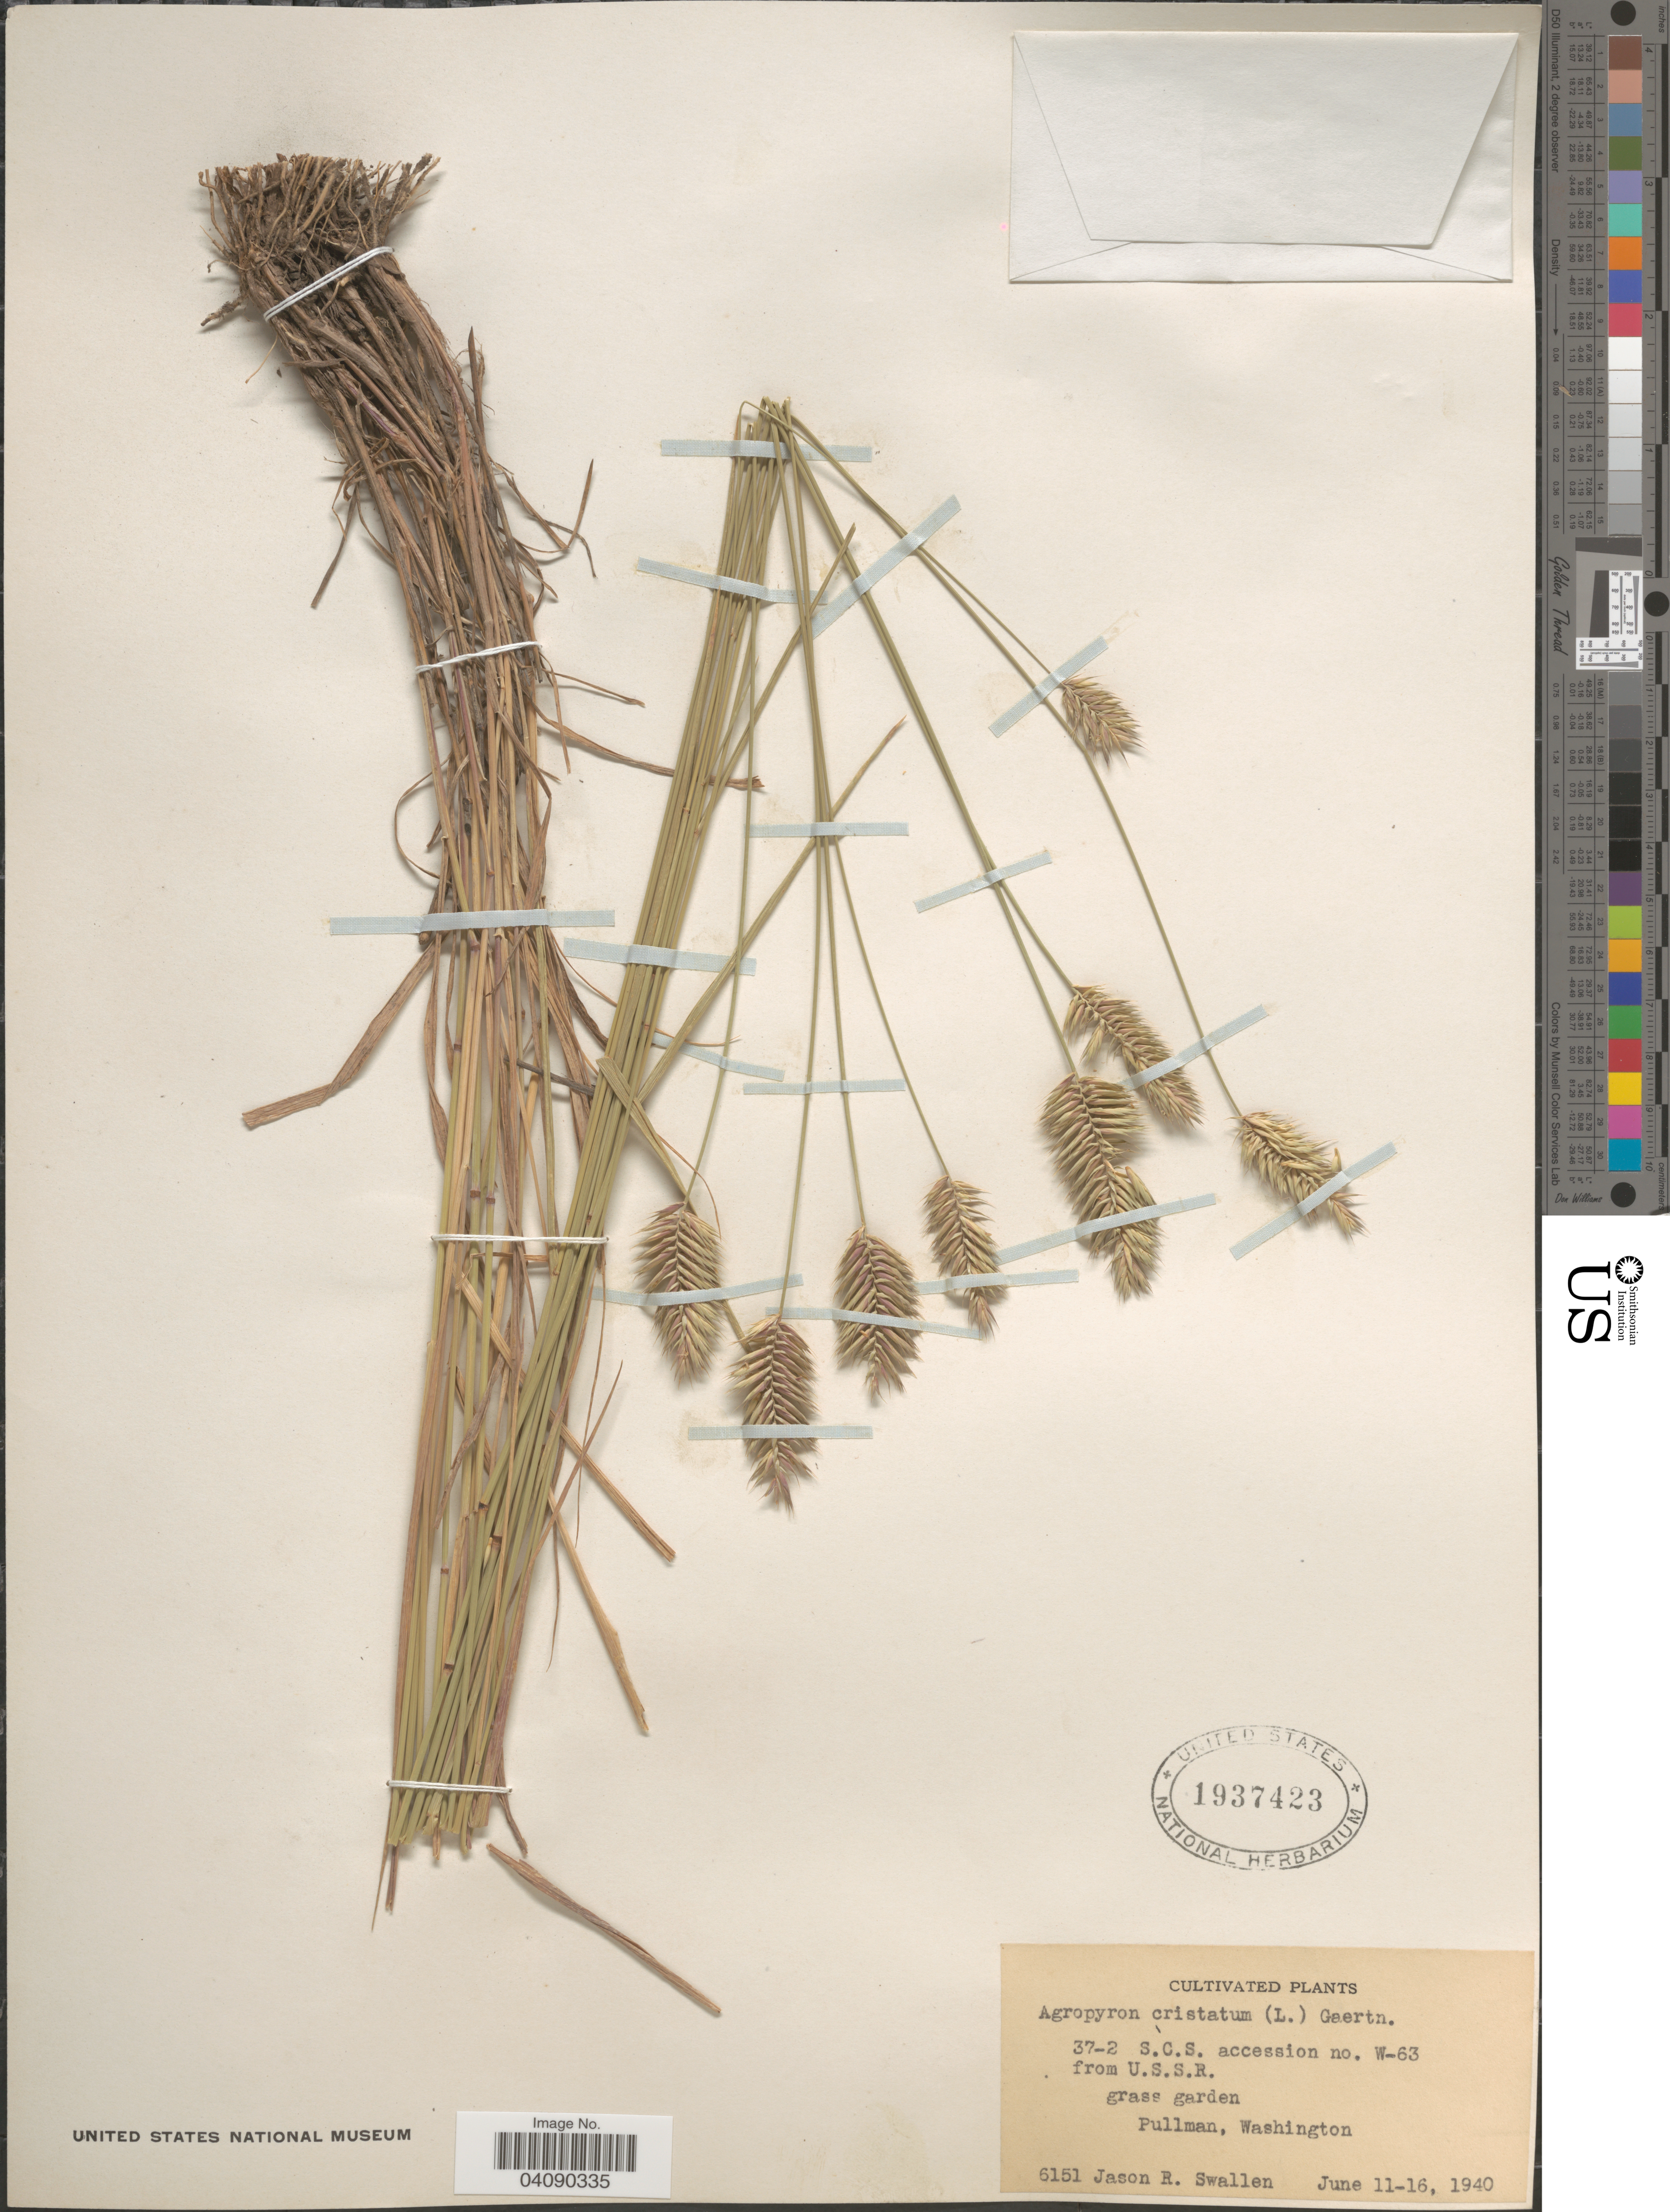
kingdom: Plantae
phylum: Tracheophyta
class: Liliopsida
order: Poales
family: Poaceae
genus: Agropyron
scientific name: Agropyron cristatum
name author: (L.) Gaertn.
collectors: J. R. Swallen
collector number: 6151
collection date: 1940-06-11/1940-06-16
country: United States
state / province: Washington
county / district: Whitman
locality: Grass garden, Pullman.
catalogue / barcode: US 1937423